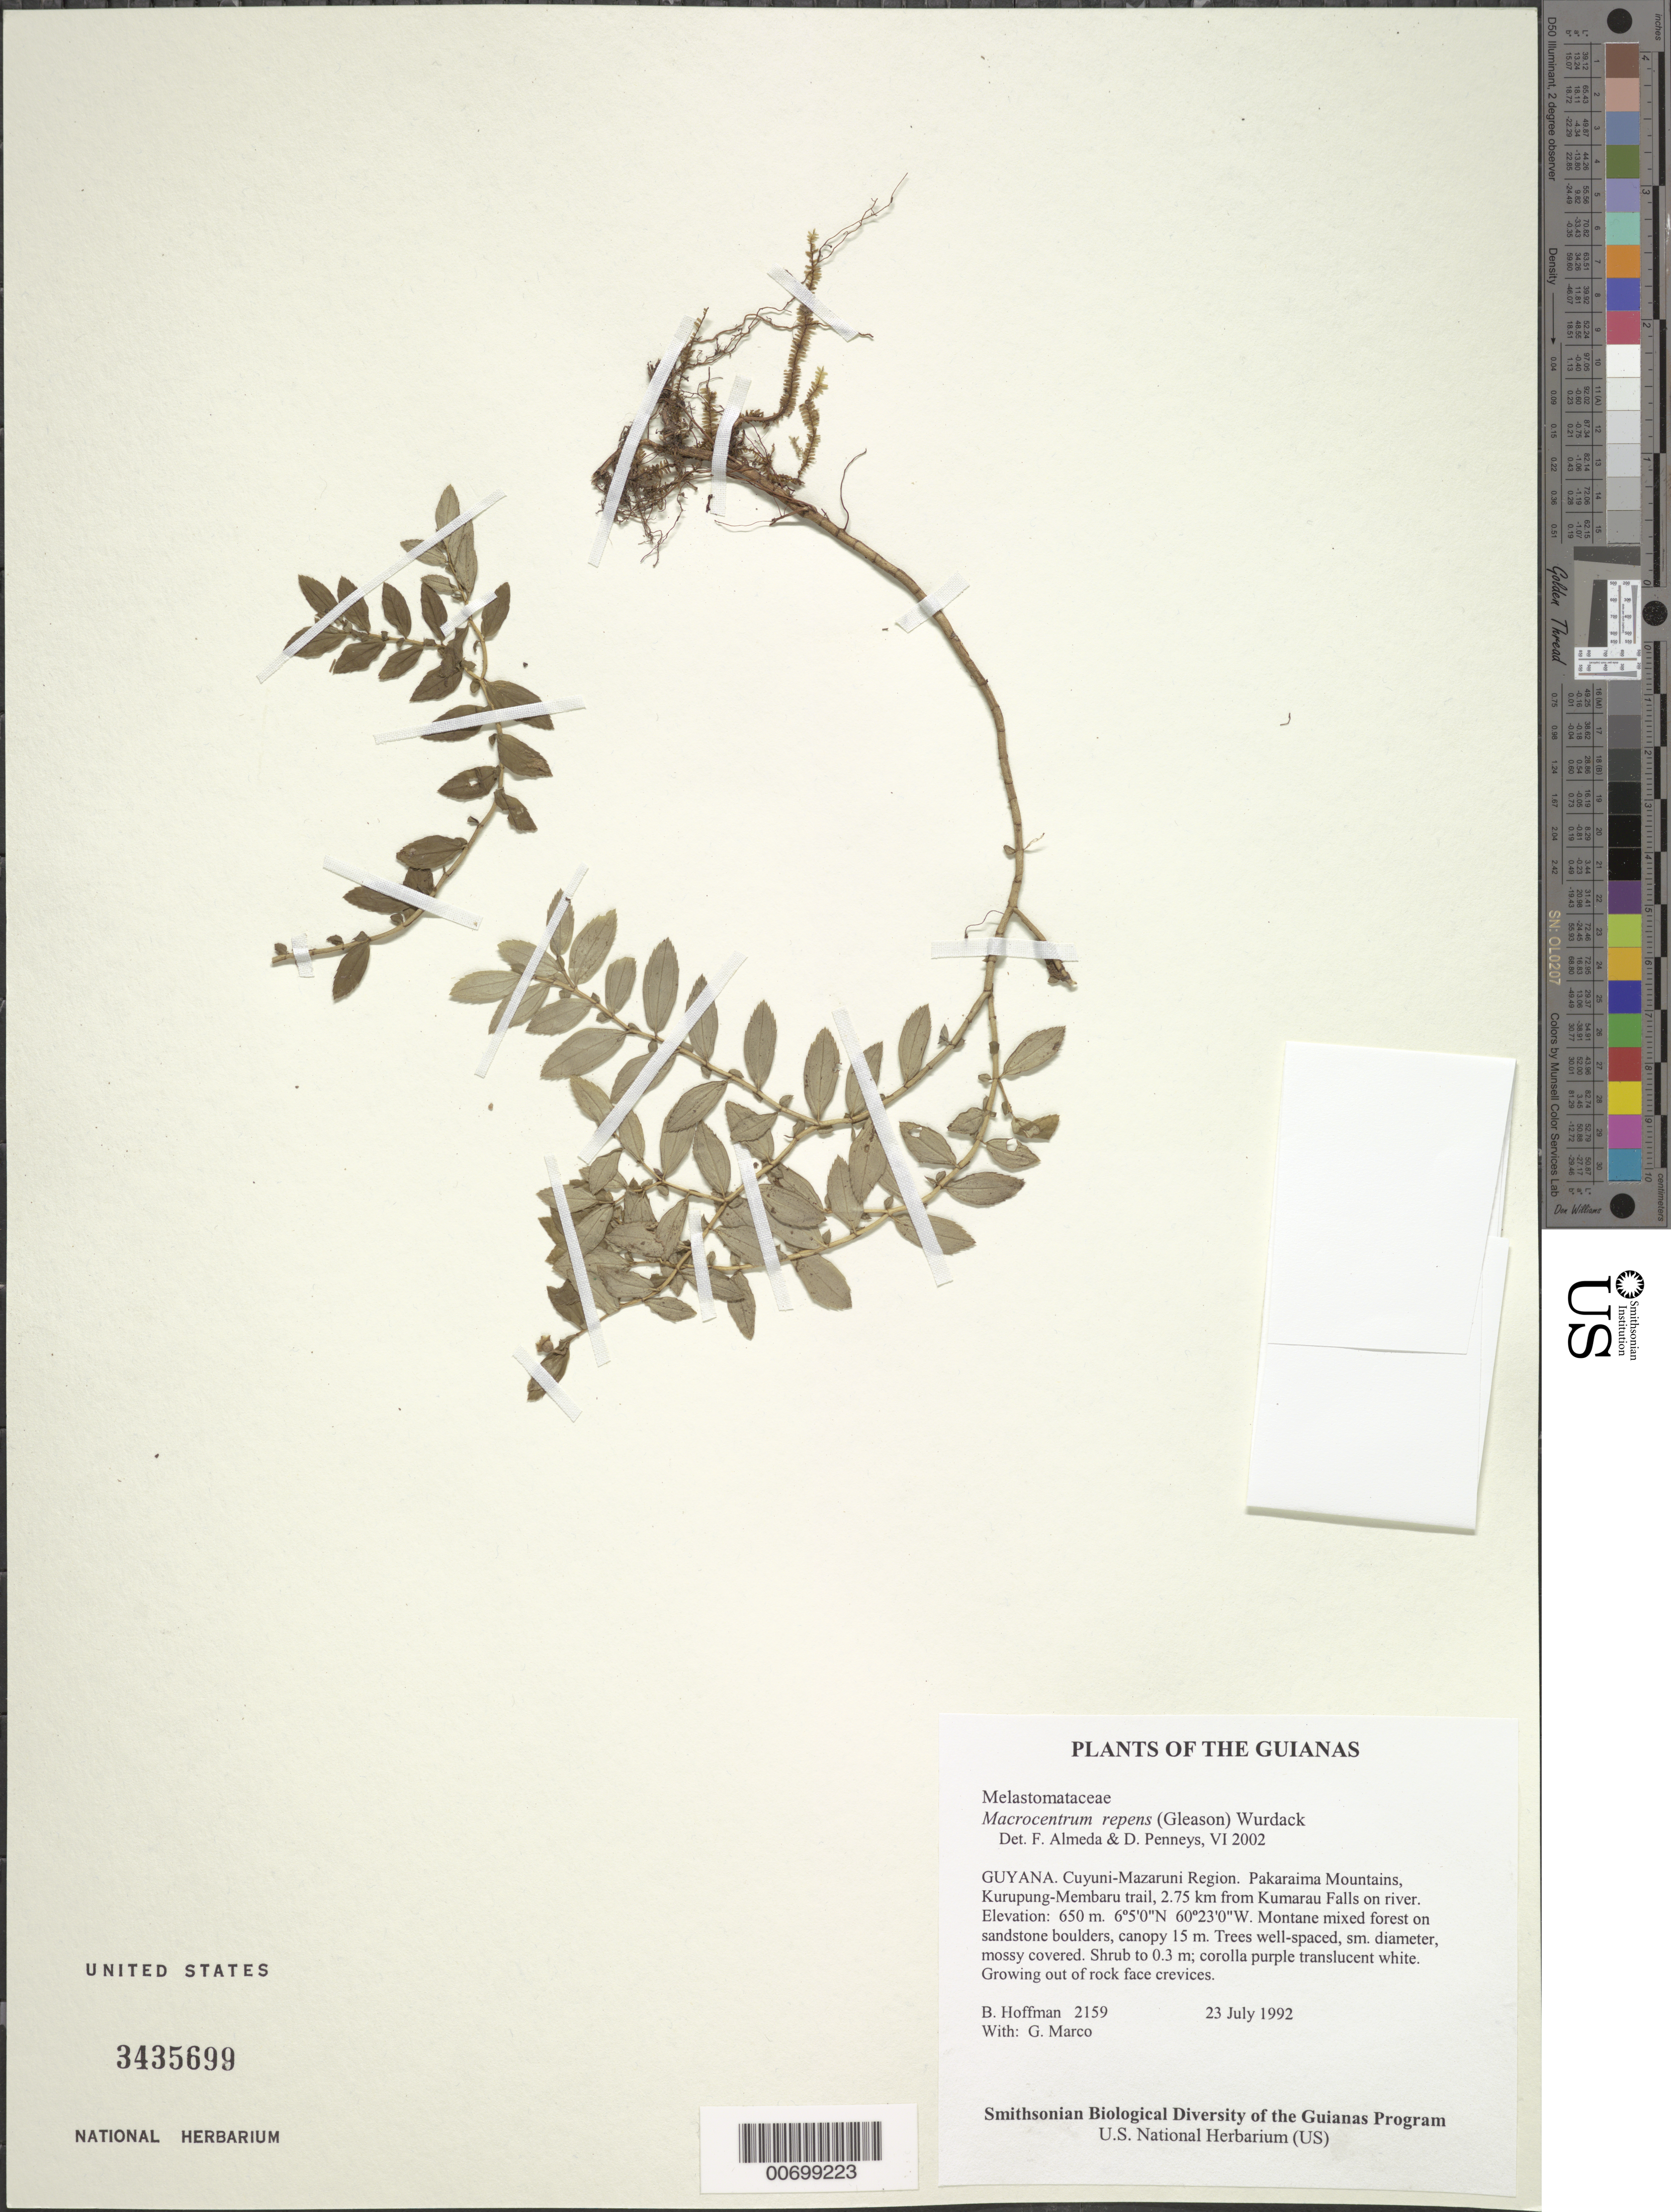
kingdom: Plantae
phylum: Tracheophyta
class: Magnoliopsida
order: Myrtales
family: Melastomataceae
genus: Macrocentrum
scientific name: Macrocentrum repens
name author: (Gleason) Wurdack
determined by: Almeda, F.; Penneys, D. S.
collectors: B. Hoffman & G. Marco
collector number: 2159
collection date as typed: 23 July 1992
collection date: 1992-07-23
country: Guyana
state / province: Cuyuni-Mazaruni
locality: Pakaraima Mountains, Kurupung-Membaru trail, 2.75 km WSW from Kumarau Falls on Kurupung River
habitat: Montane mixed forest on sandstone boulders, canopy 15 m. Trees well-spaced, sm. diameter, mossy covered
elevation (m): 650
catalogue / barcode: US 3435699